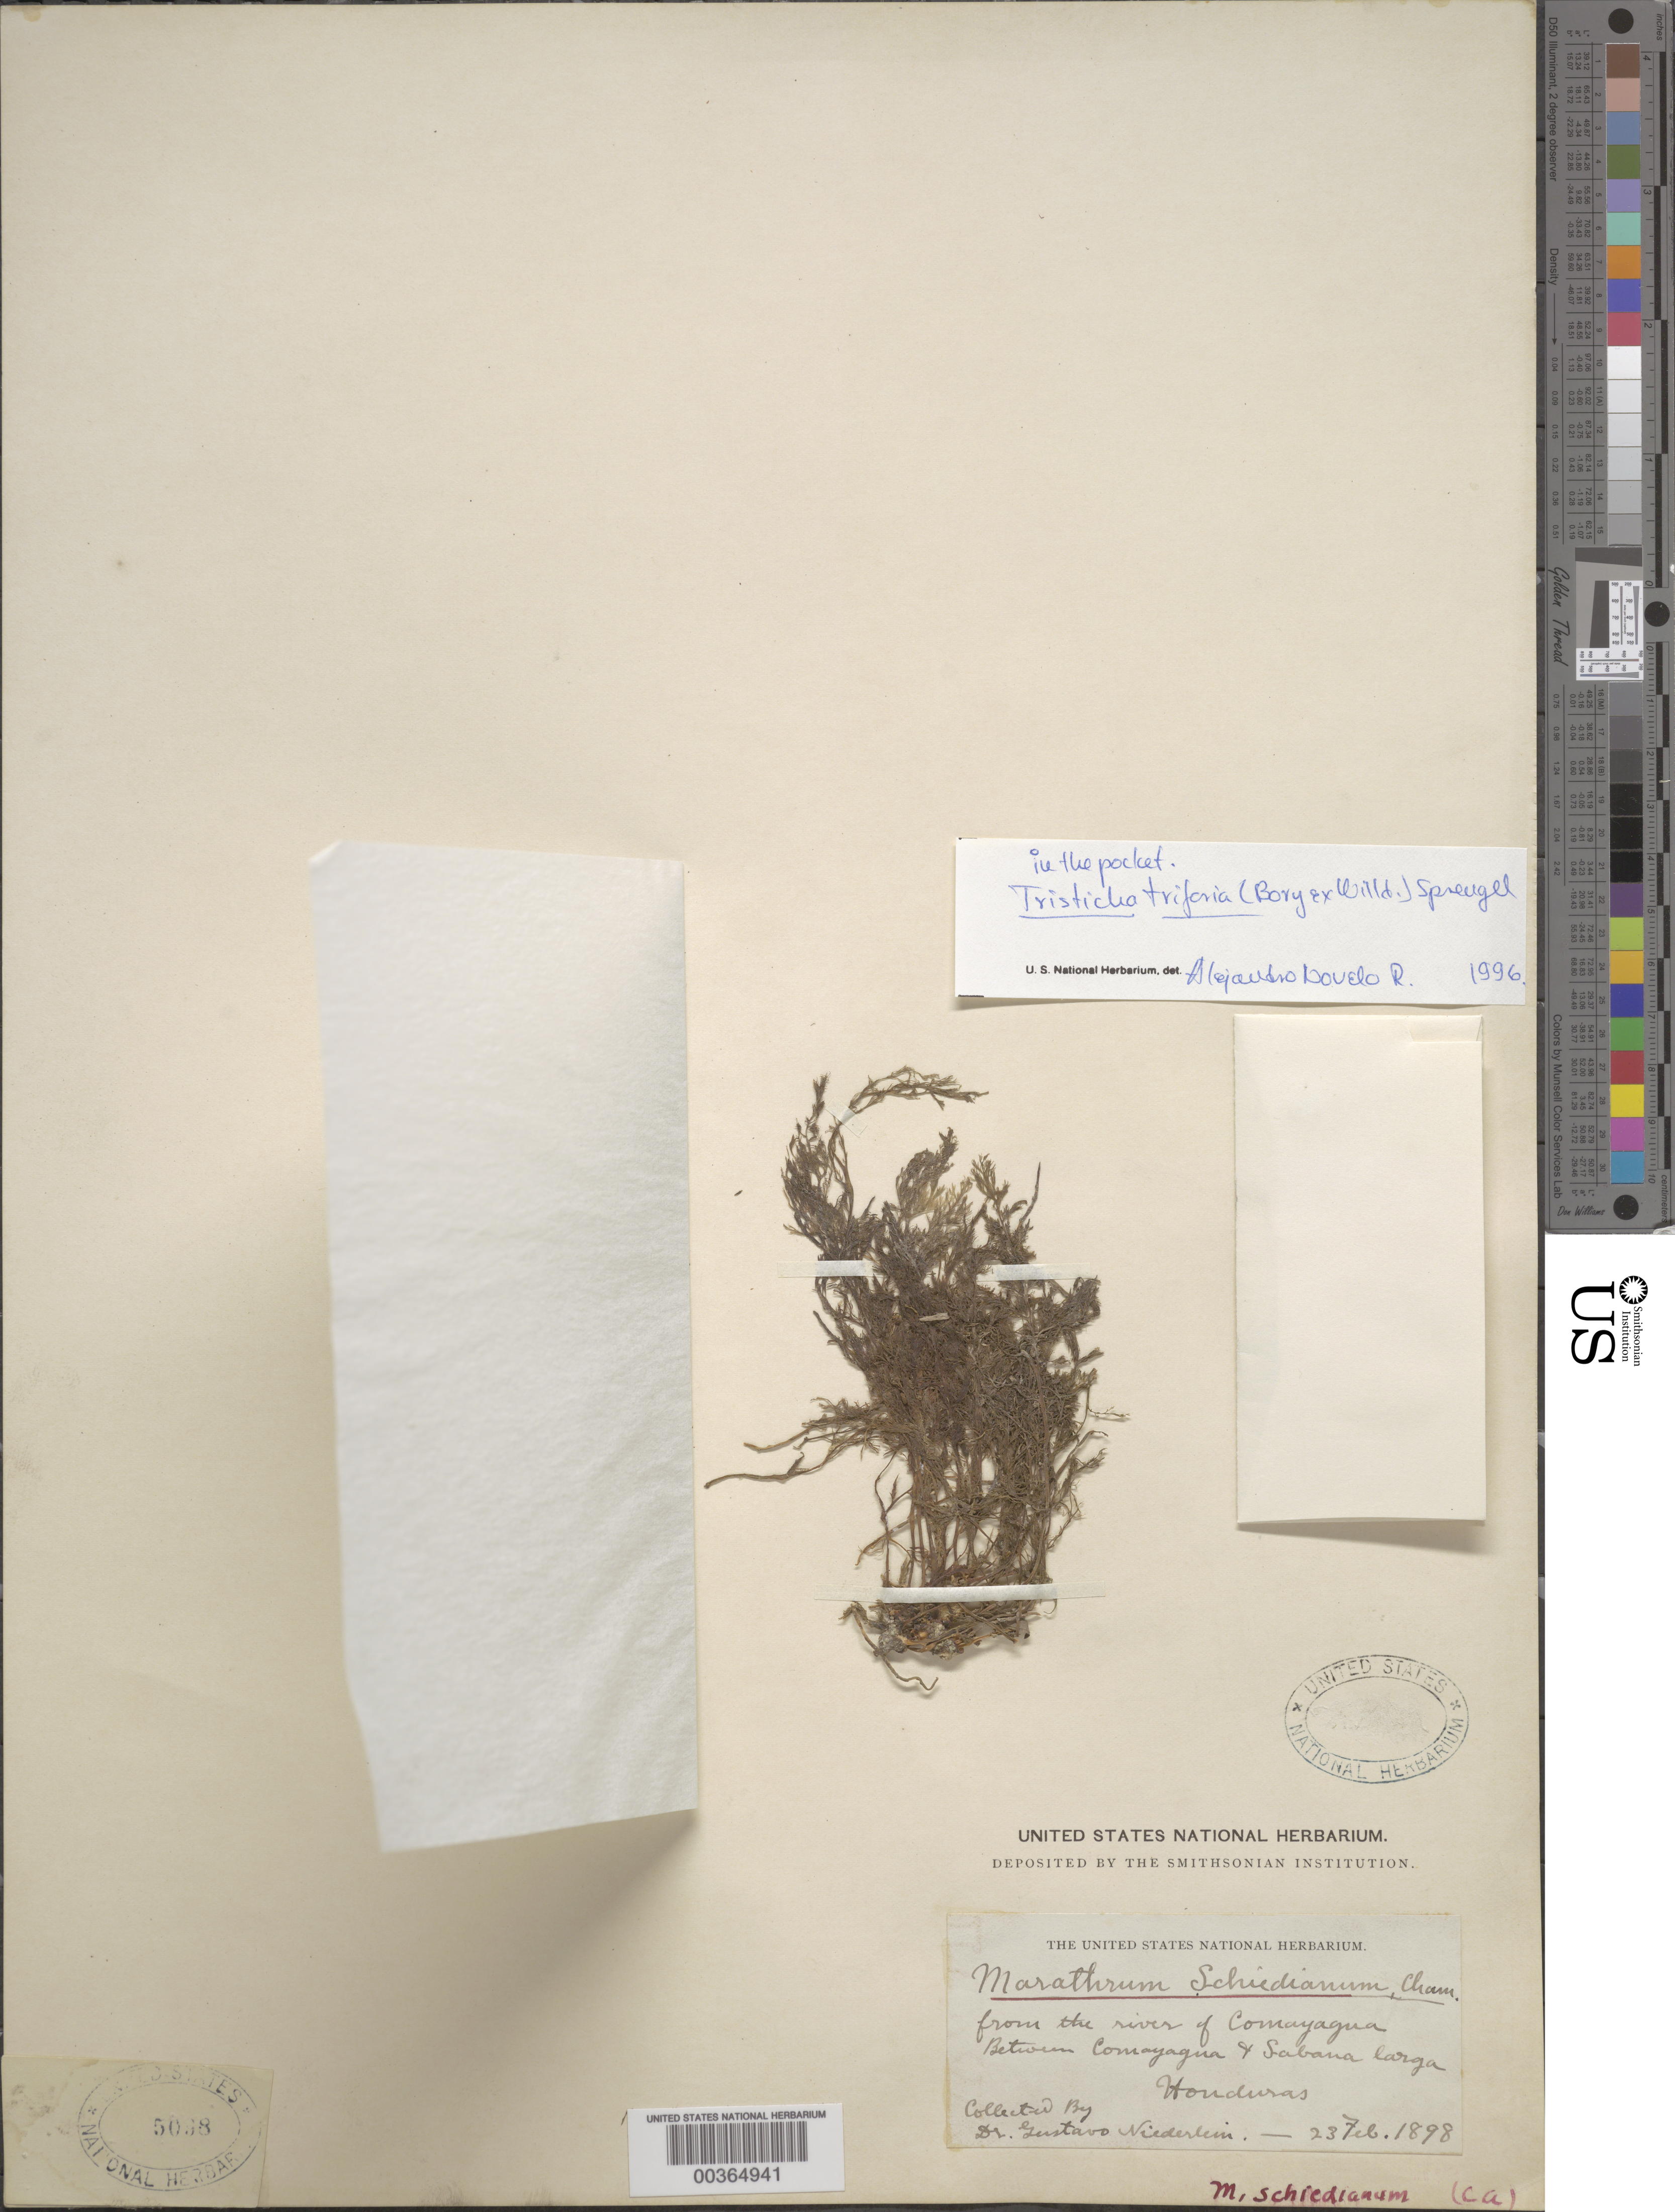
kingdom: Plantae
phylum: Tracheophyta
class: Magnoliopsida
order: Malpighiales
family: Podostemaceae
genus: Marathrum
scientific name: Marathrum schiedeanum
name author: Cham.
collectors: G. Niederlein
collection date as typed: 23 Feb 1898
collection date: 1898-02-23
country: Honduras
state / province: Comayagua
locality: Between Comayagua and sabana larga, Comayagua River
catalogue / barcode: US 5098